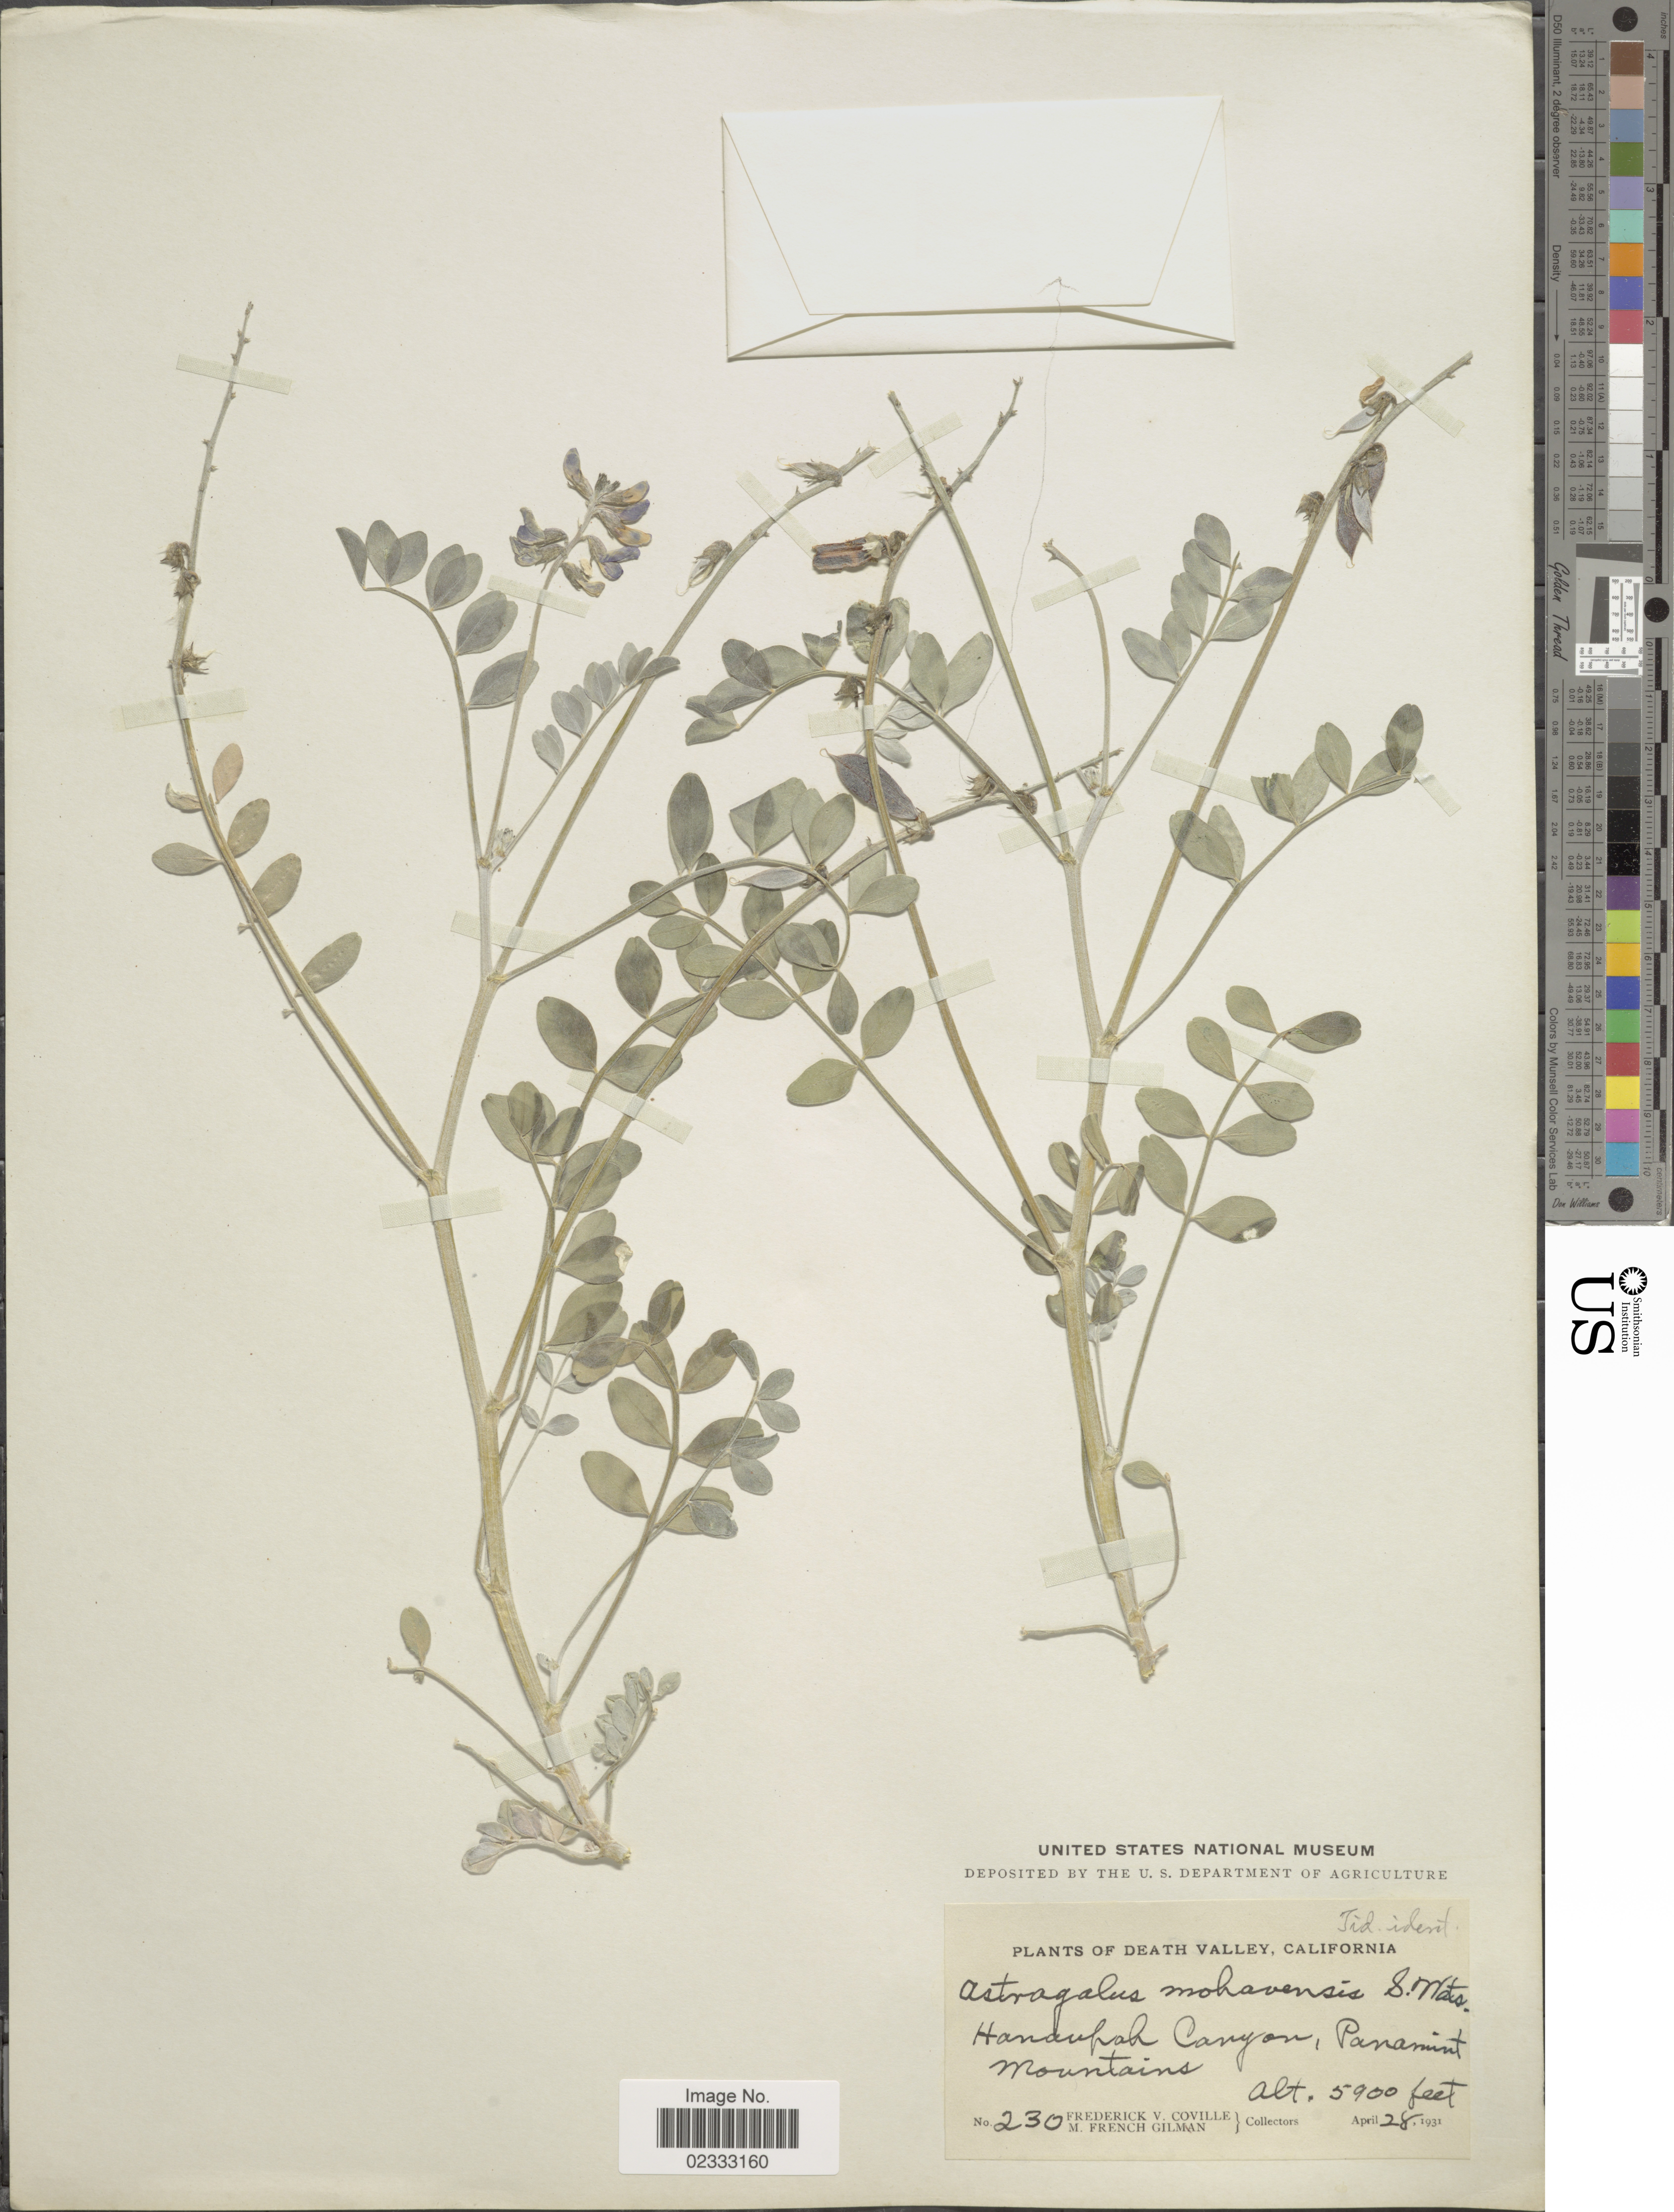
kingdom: Plantae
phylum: Tracheophyta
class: Magnoliopsida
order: Fabales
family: Fabaceae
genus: Astragalus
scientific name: Astragalus mojavensis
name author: S. Watson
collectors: F. V. Coville & M. F. Gilman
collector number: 230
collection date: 1931-04-28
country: United States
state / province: California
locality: Death Valley, California, Hanaupah Canyon, Panamint Mountains.